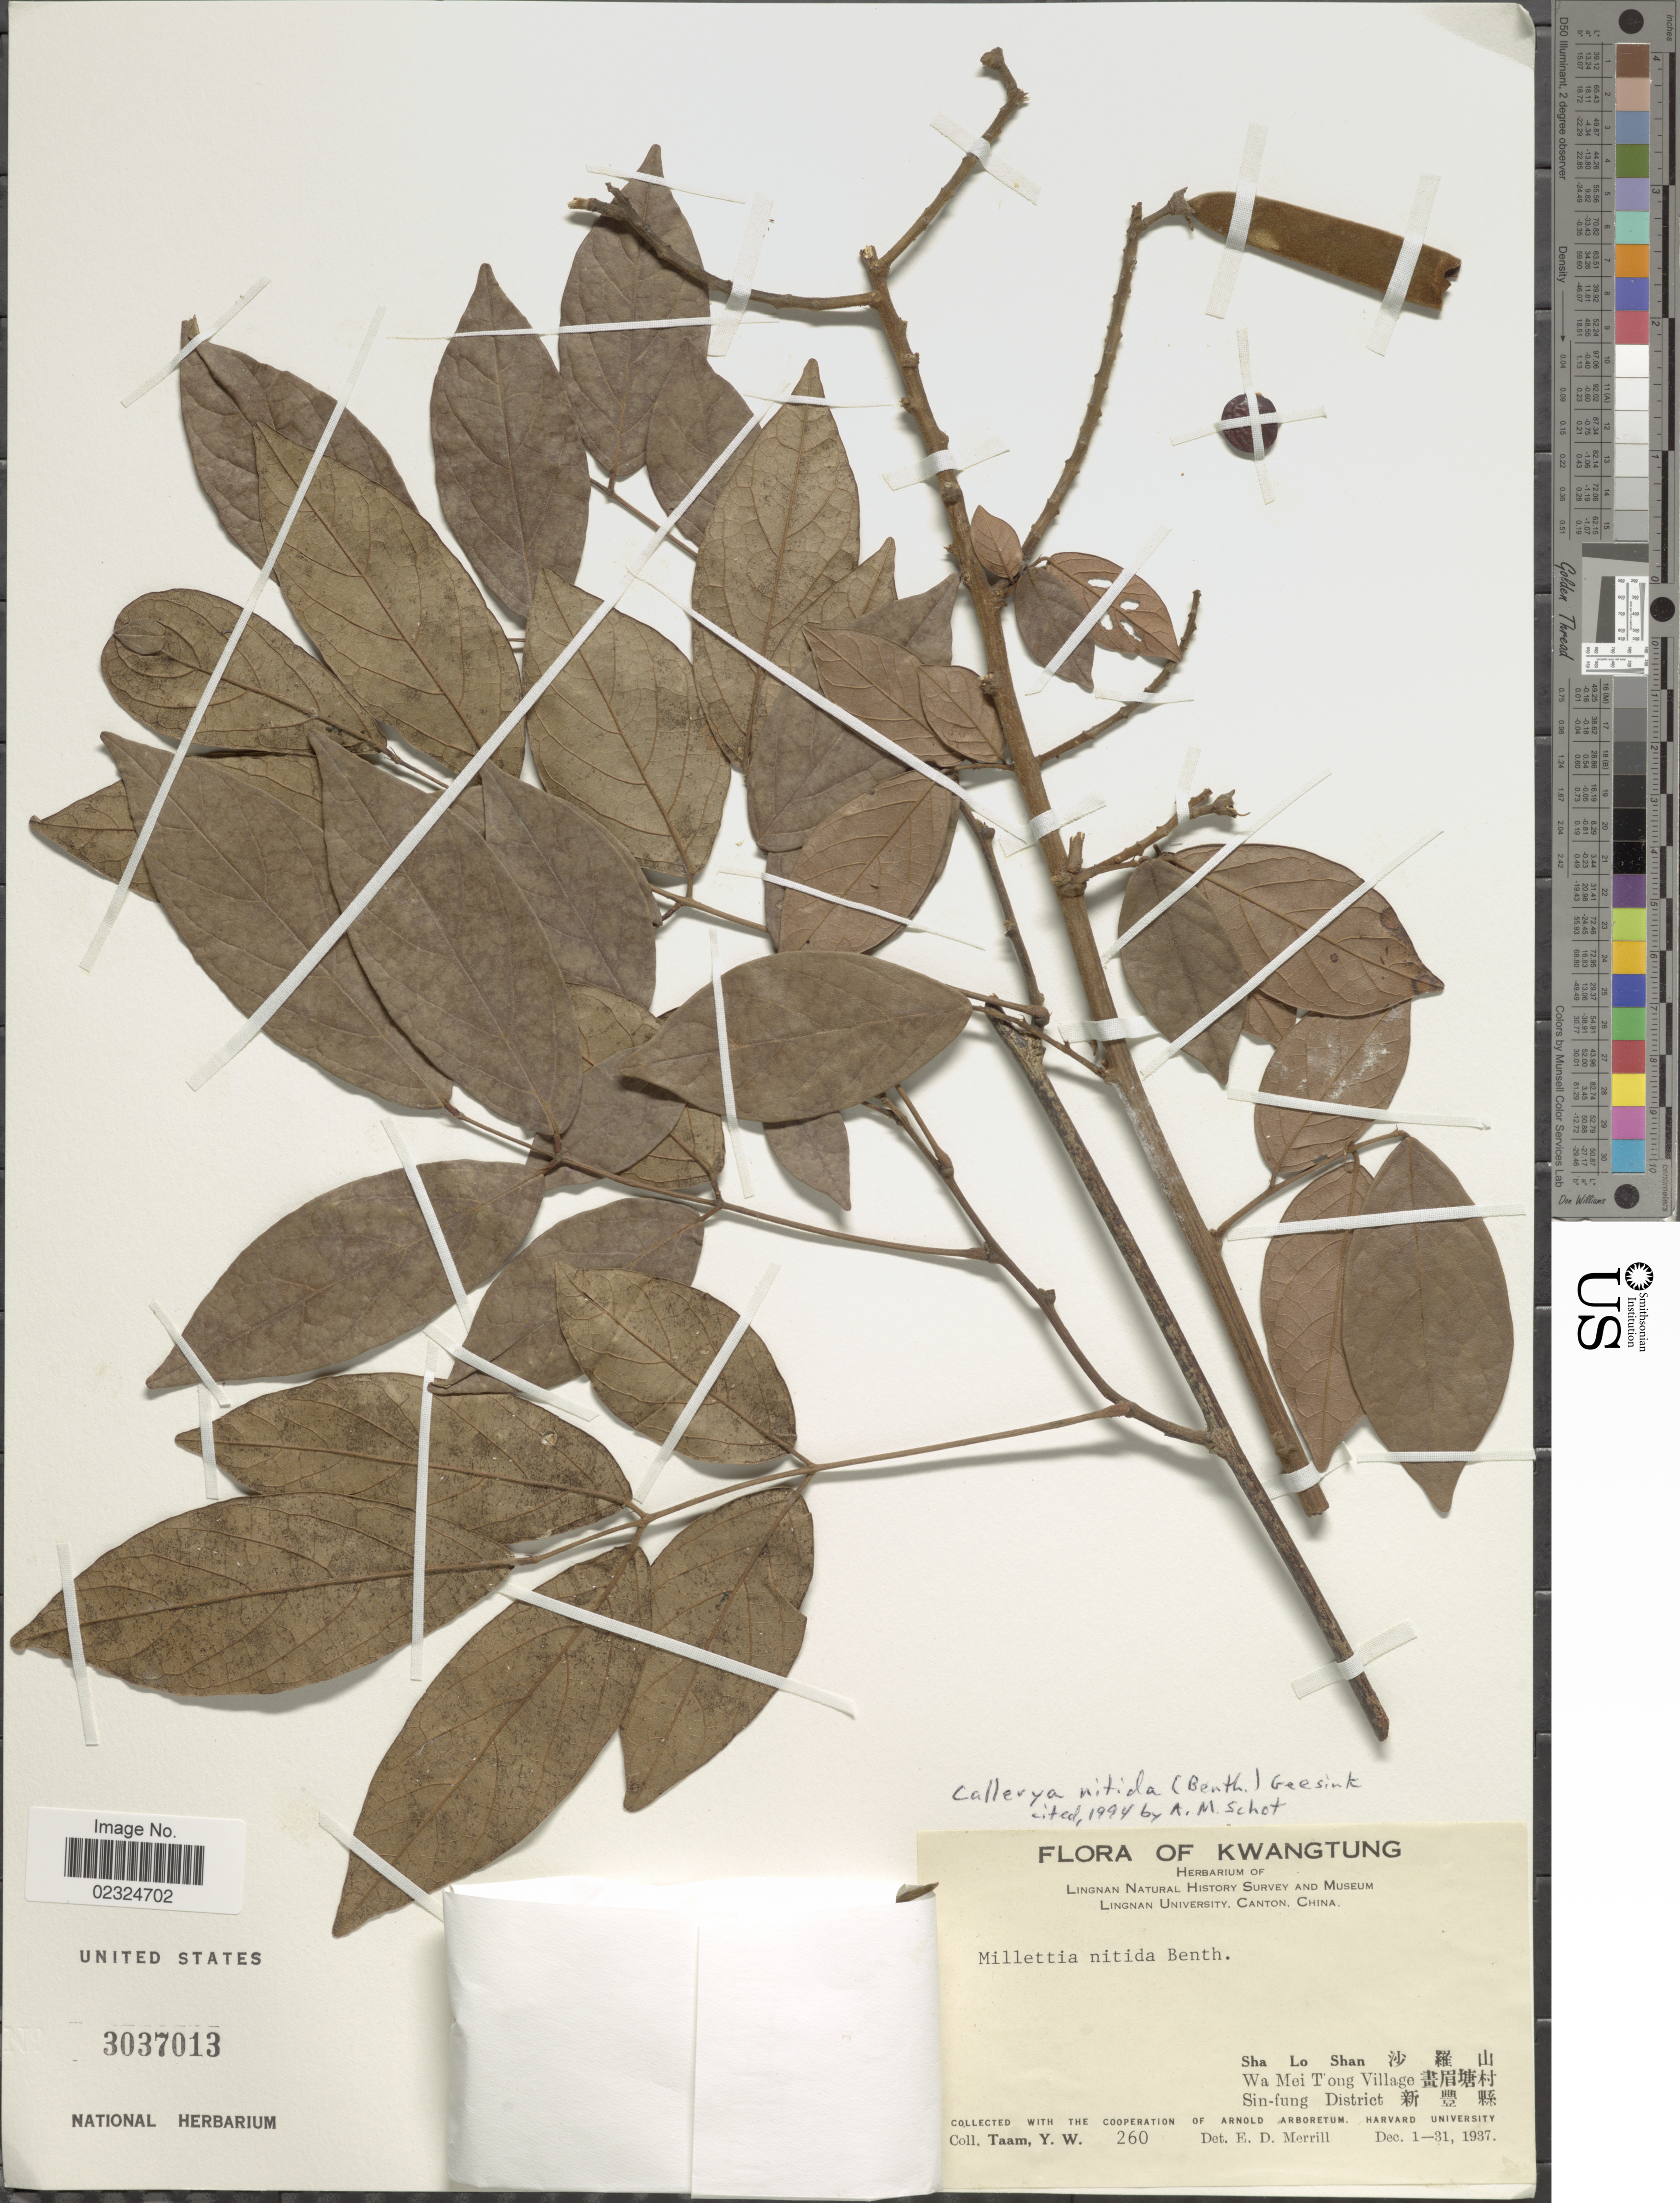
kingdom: Plantae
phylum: Tracheophyta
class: Magnoliopsida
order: Fabales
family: Fabaceae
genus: Callerya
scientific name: Callerya nitida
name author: (Benth.) R. Geesink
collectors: Y. W. Taam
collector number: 260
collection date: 1937-12-01/1937-12-31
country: China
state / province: Guangdong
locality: Sha Lo Shan, Wa Mei T'ong Village Sin-fung District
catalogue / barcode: US 3037013